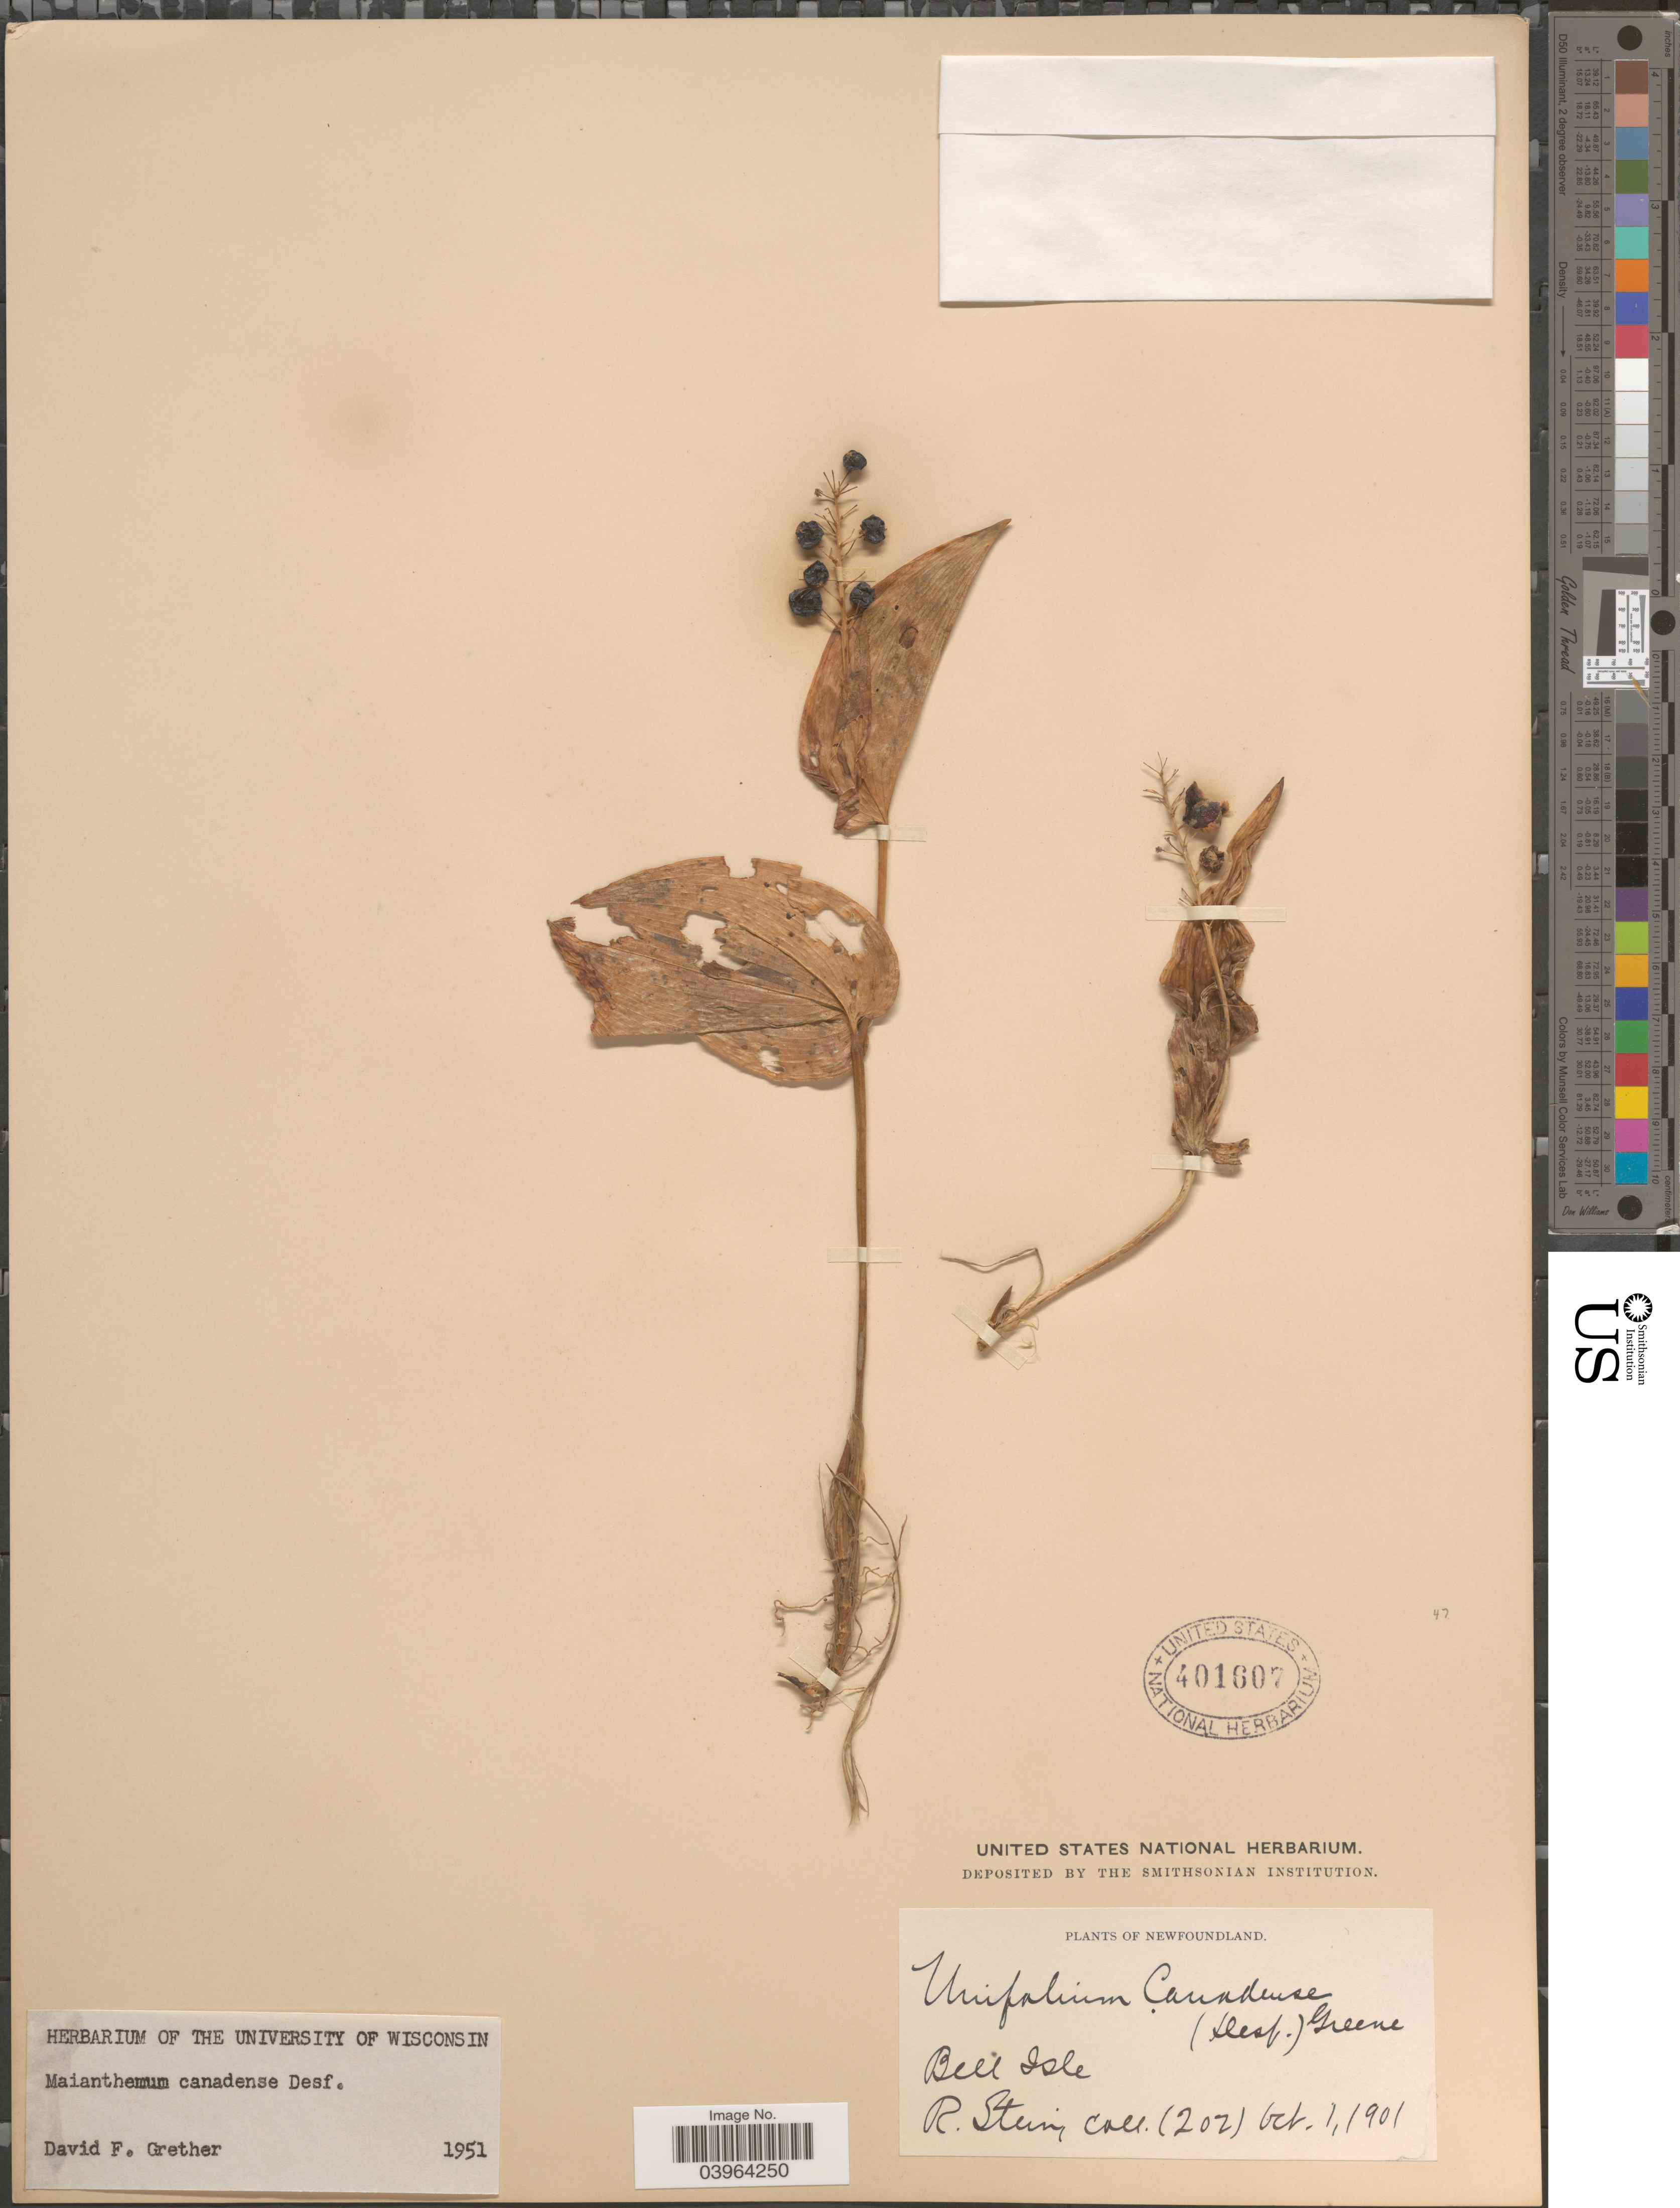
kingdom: Plantae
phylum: Tracheophyta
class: Liliopsida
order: Asparagales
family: Asparagaceae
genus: Maianthemum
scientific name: Maianthemum canadense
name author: Desf.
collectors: R. Stein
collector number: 207*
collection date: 1901-10-01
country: Canada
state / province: Newfoundland and Labrador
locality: Bell Isle.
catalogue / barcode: US 401607